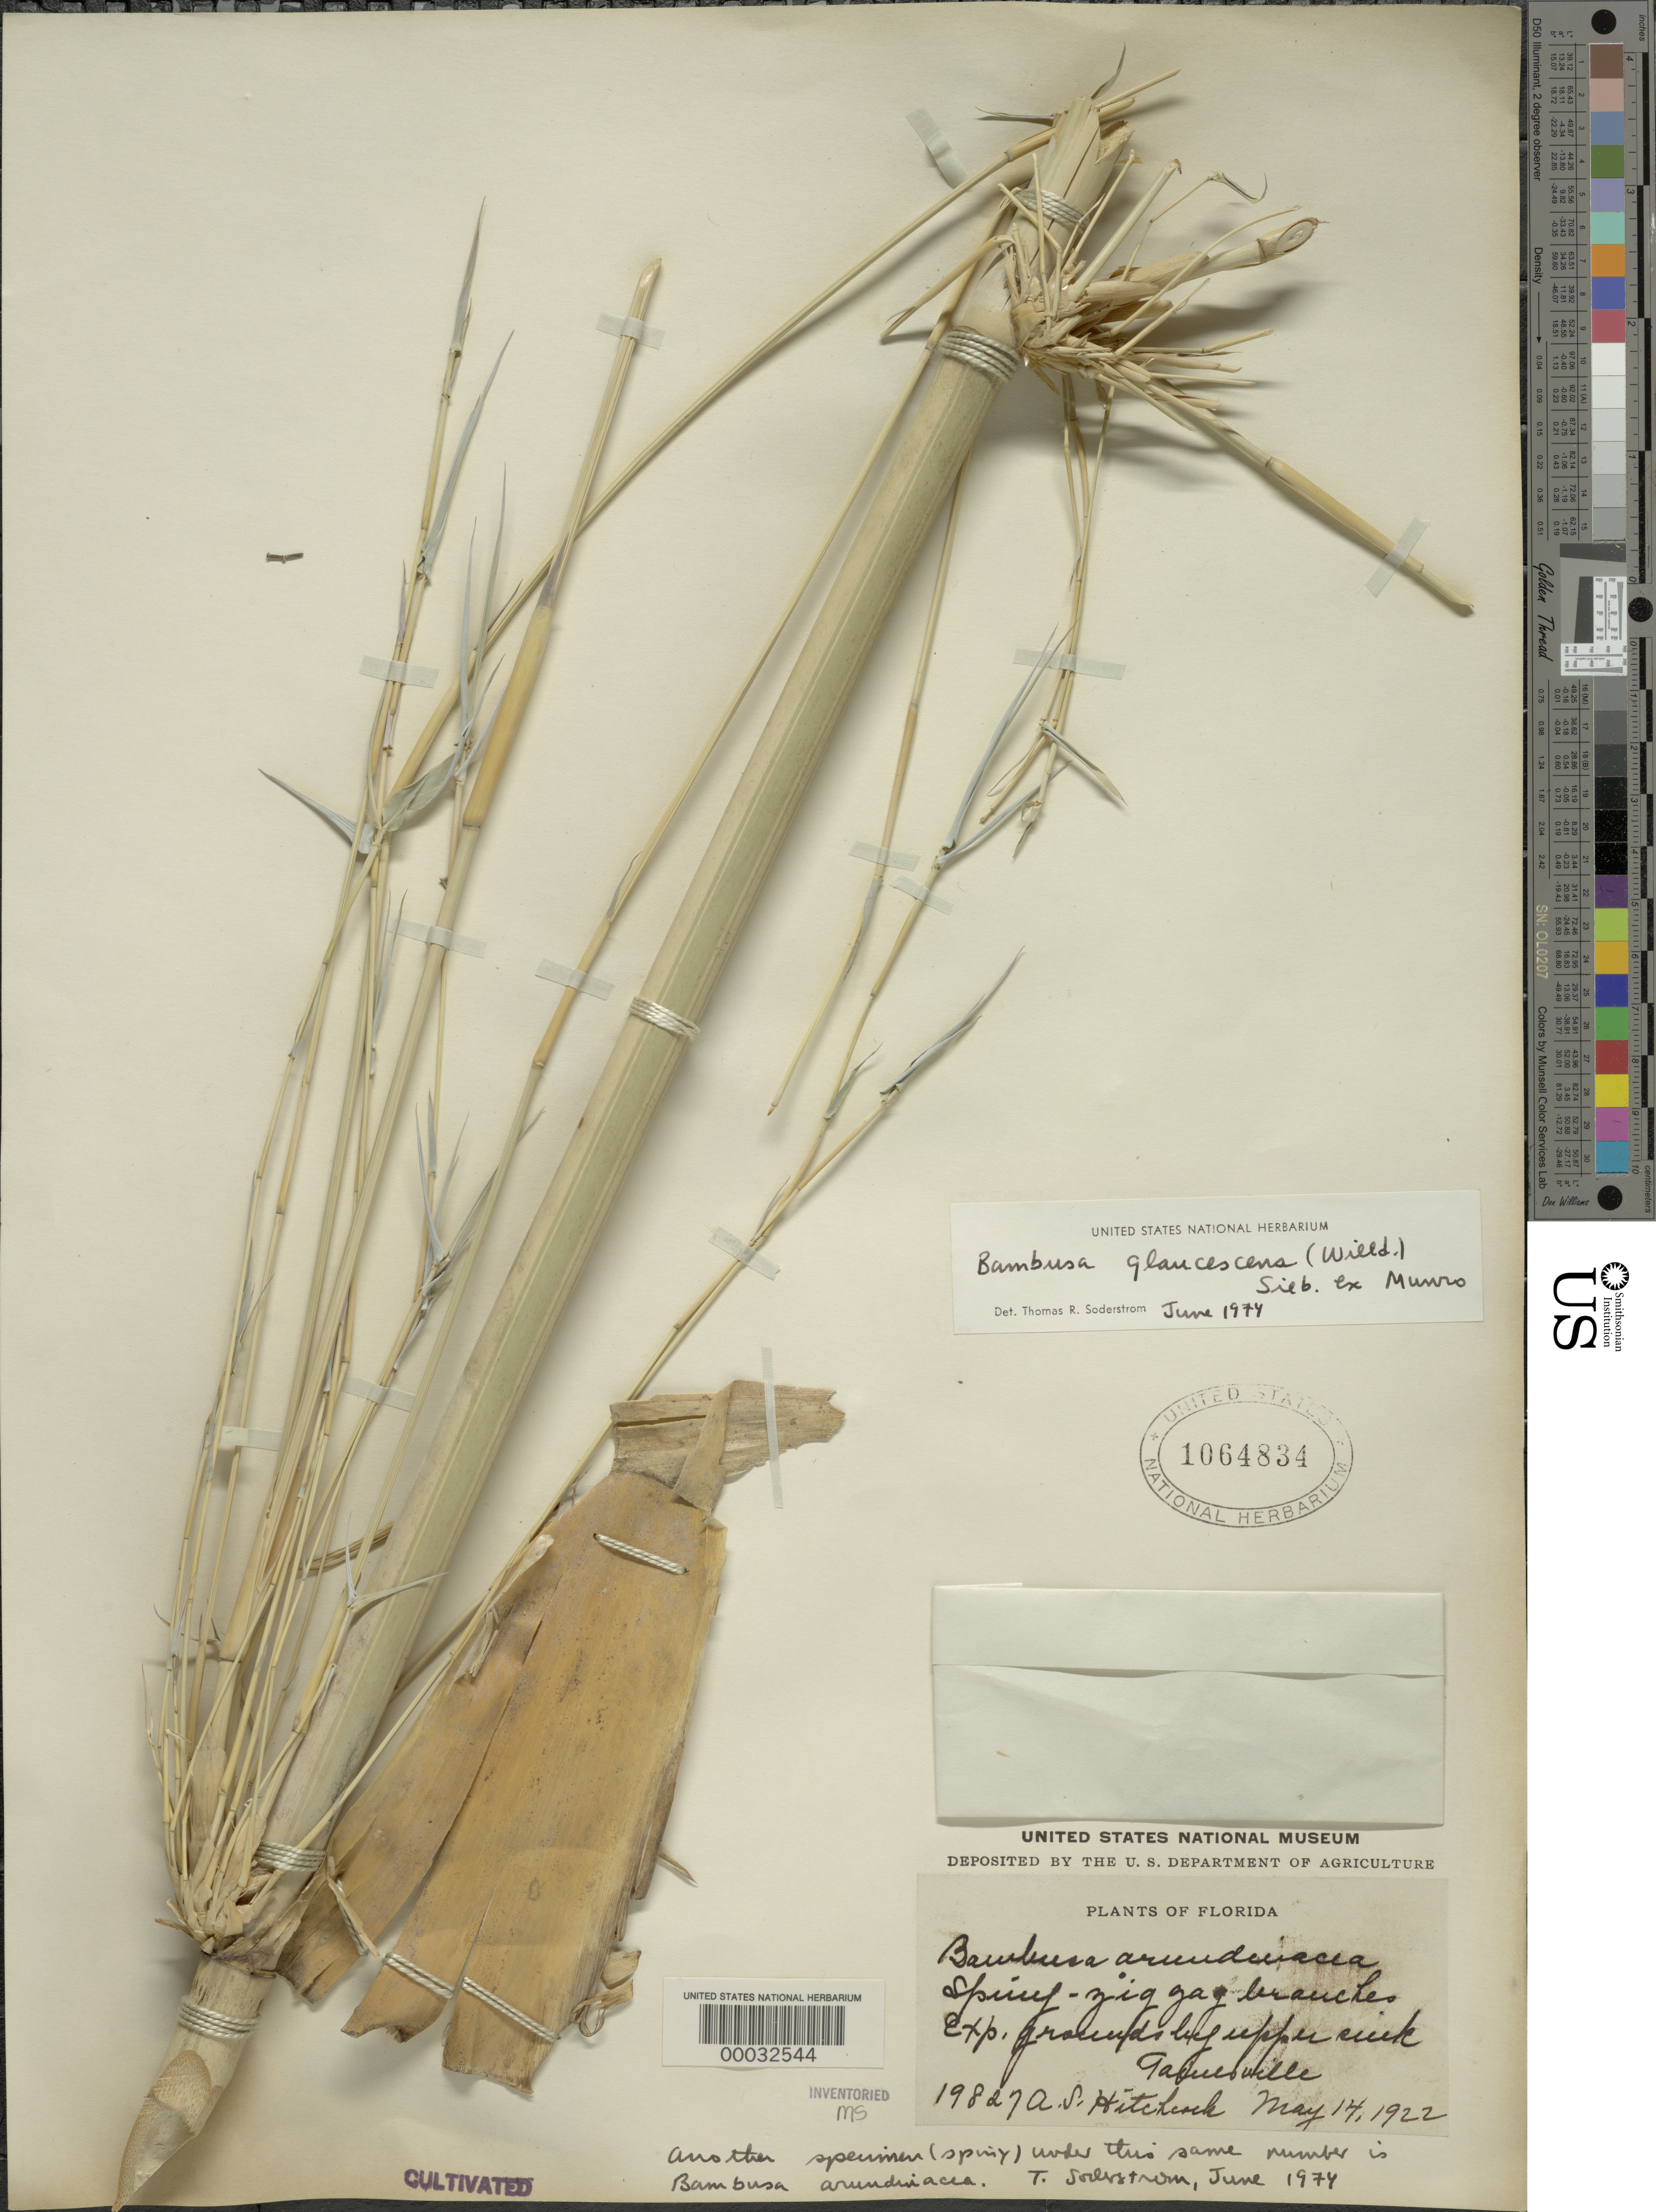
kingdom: Plantae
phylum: Tracheophyta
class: Liliopsida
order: Poales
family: Poaceae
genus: Bambusa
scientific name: Bambusa multiplex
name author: (Lour.) Raeusch. ex Schult. & Schult. f.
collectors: A. S. Hitchcock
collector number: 19827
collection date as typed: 14 May 1922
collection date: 1922-05-14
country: United States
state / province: Florida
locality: Gainesville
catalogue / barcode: US 1064834